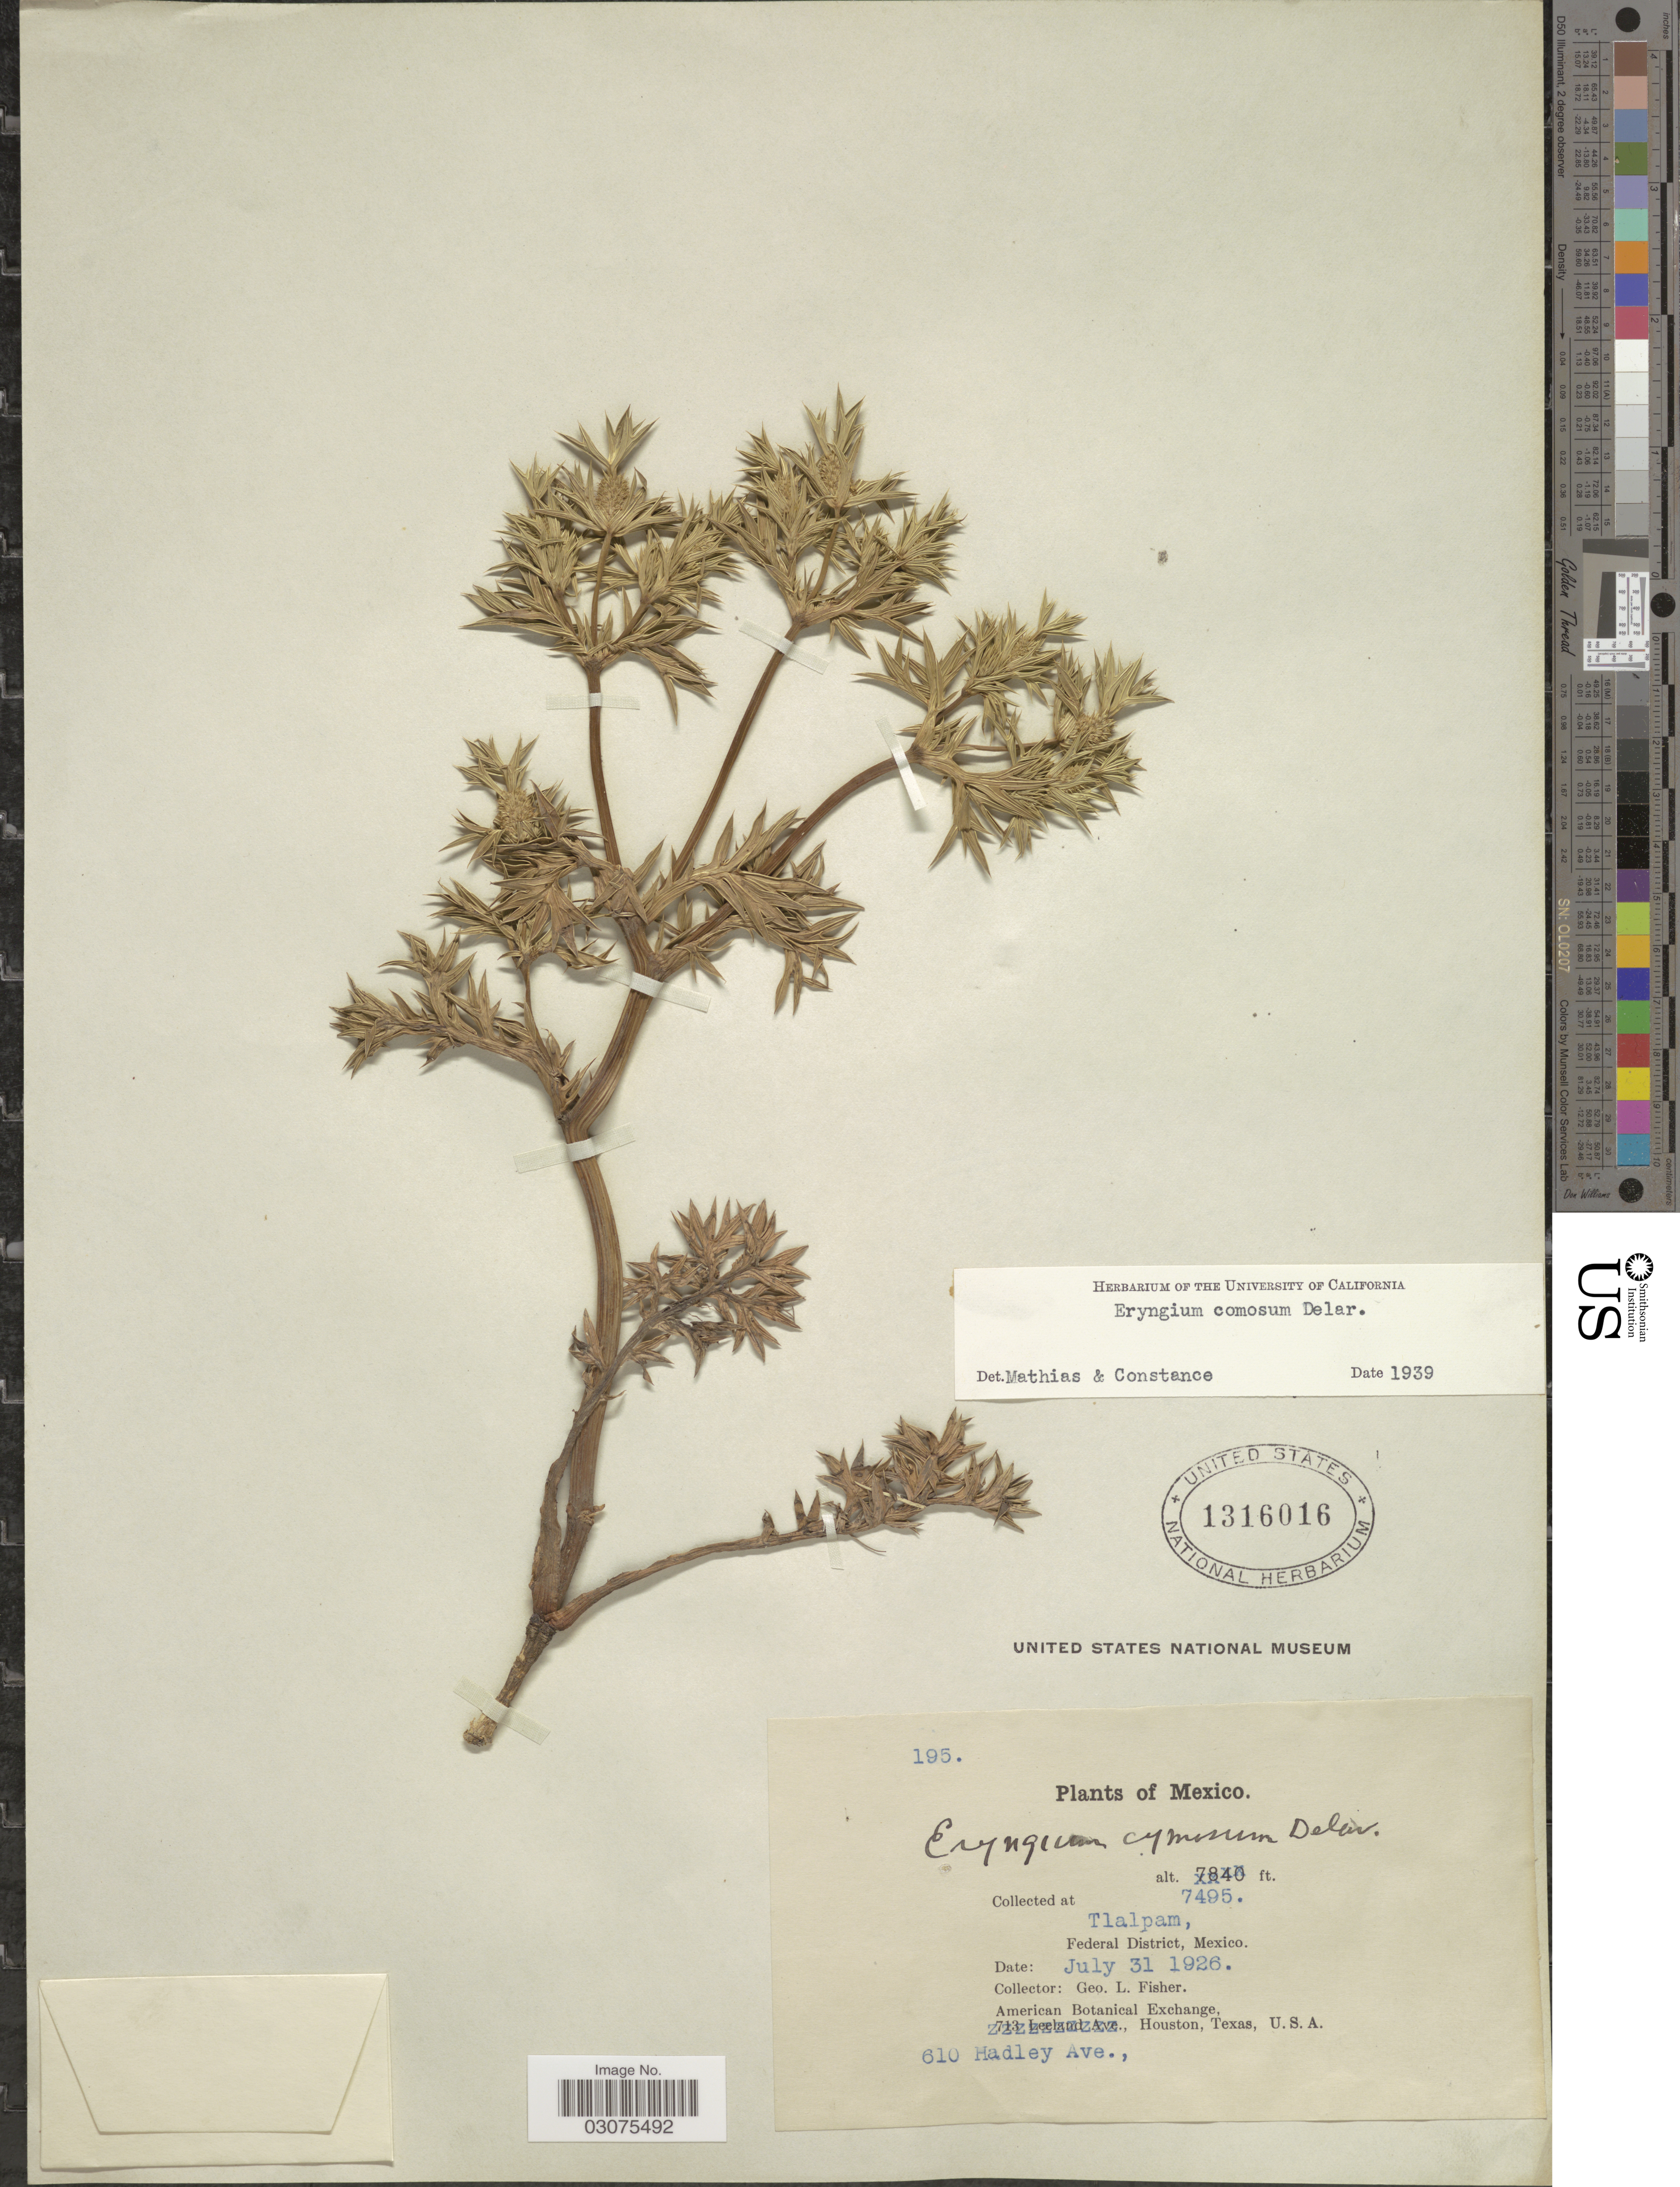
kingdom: Plantae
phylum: Tracheophyta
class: Magnoliopsida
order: Apiales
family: Apiaceae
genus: Eryngium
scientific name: Eryngium comosum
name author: F. Delaroche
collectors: G. L. Fisher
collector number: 195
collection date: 1926-07-31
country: Mexico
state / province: Distrito Federal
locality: Tlalpam, Federal District.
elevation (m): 2284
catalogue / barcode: US 1316016